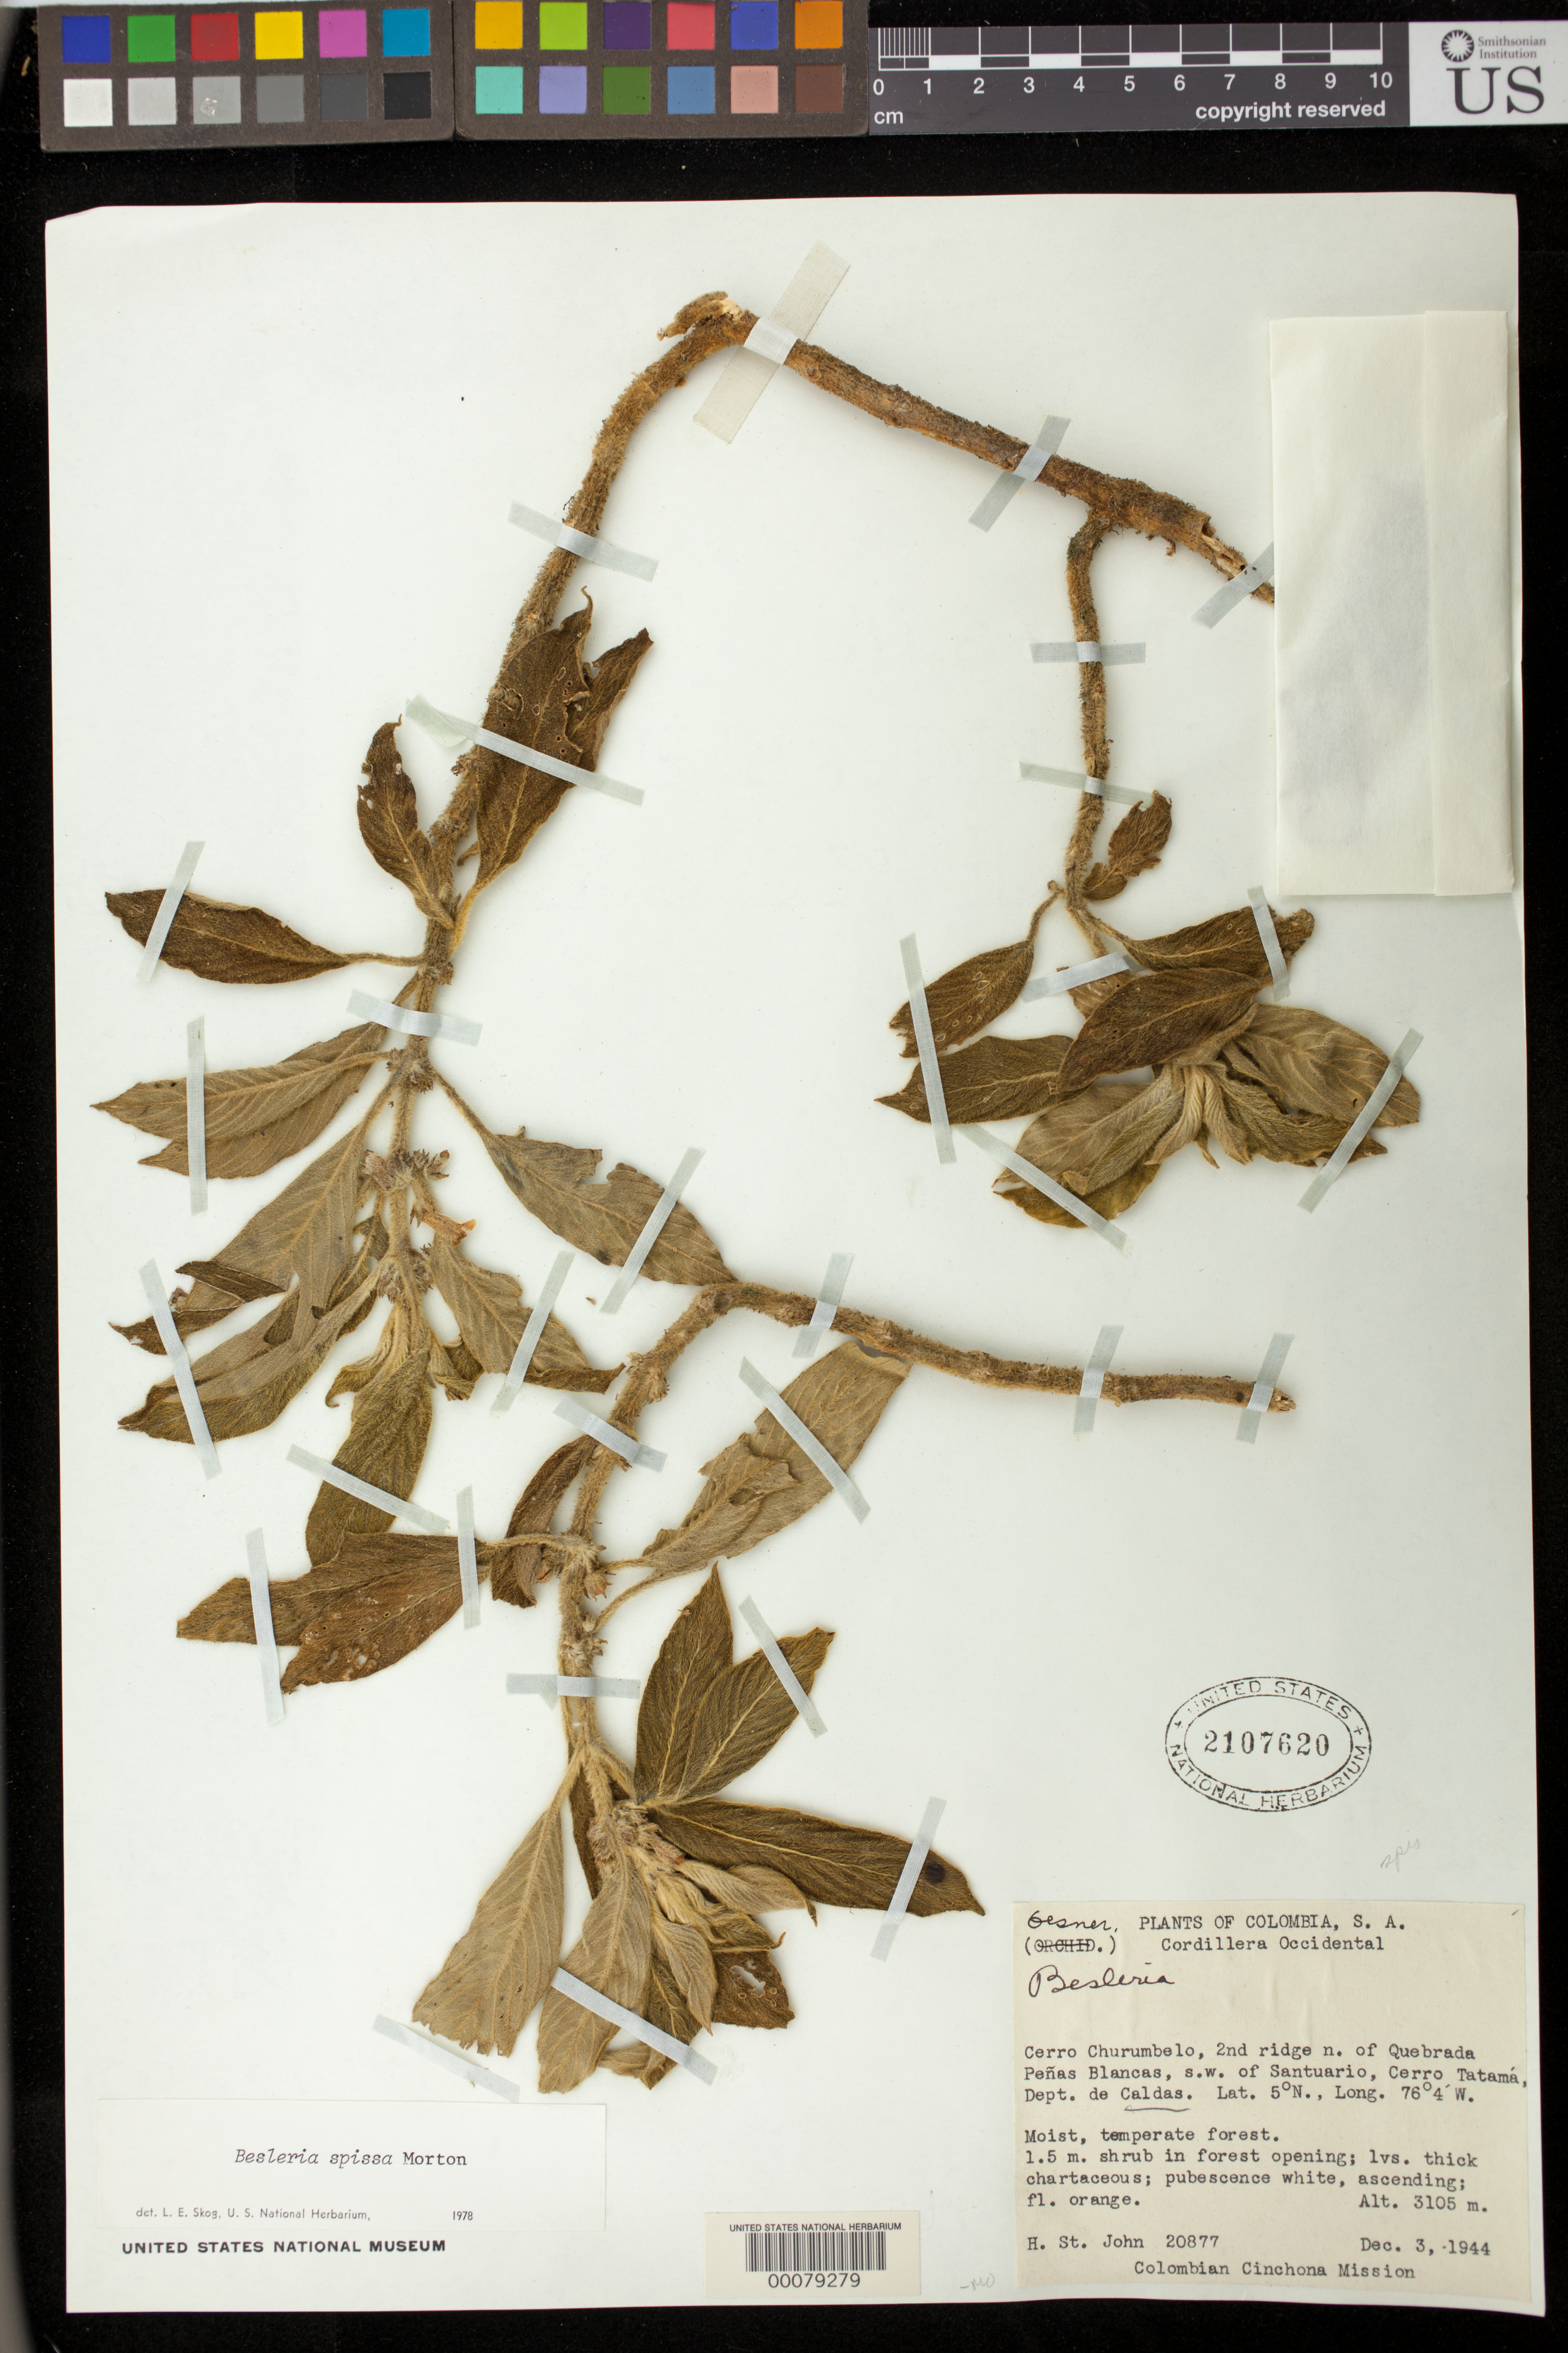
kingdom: Plantae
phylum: Tracheophyta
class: Magnoliopsida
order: Lamiales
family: Gesneriaceae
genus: Besleria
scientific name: Besleria spissa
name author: C.V. Morton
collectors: H. St. John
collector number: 20877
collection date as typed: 03 Dec 1944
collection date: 1944-12-03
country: Colombia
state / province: Caldas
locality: Cordillera Occidental, Cerro Churumbelo, 2nd ridge N of Quebrada Peñas Blancas, SW of Santuario, Cerro Tatamá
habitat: Moist, temperate forest; in forest opening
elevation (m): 3105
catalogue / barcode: US 2107620